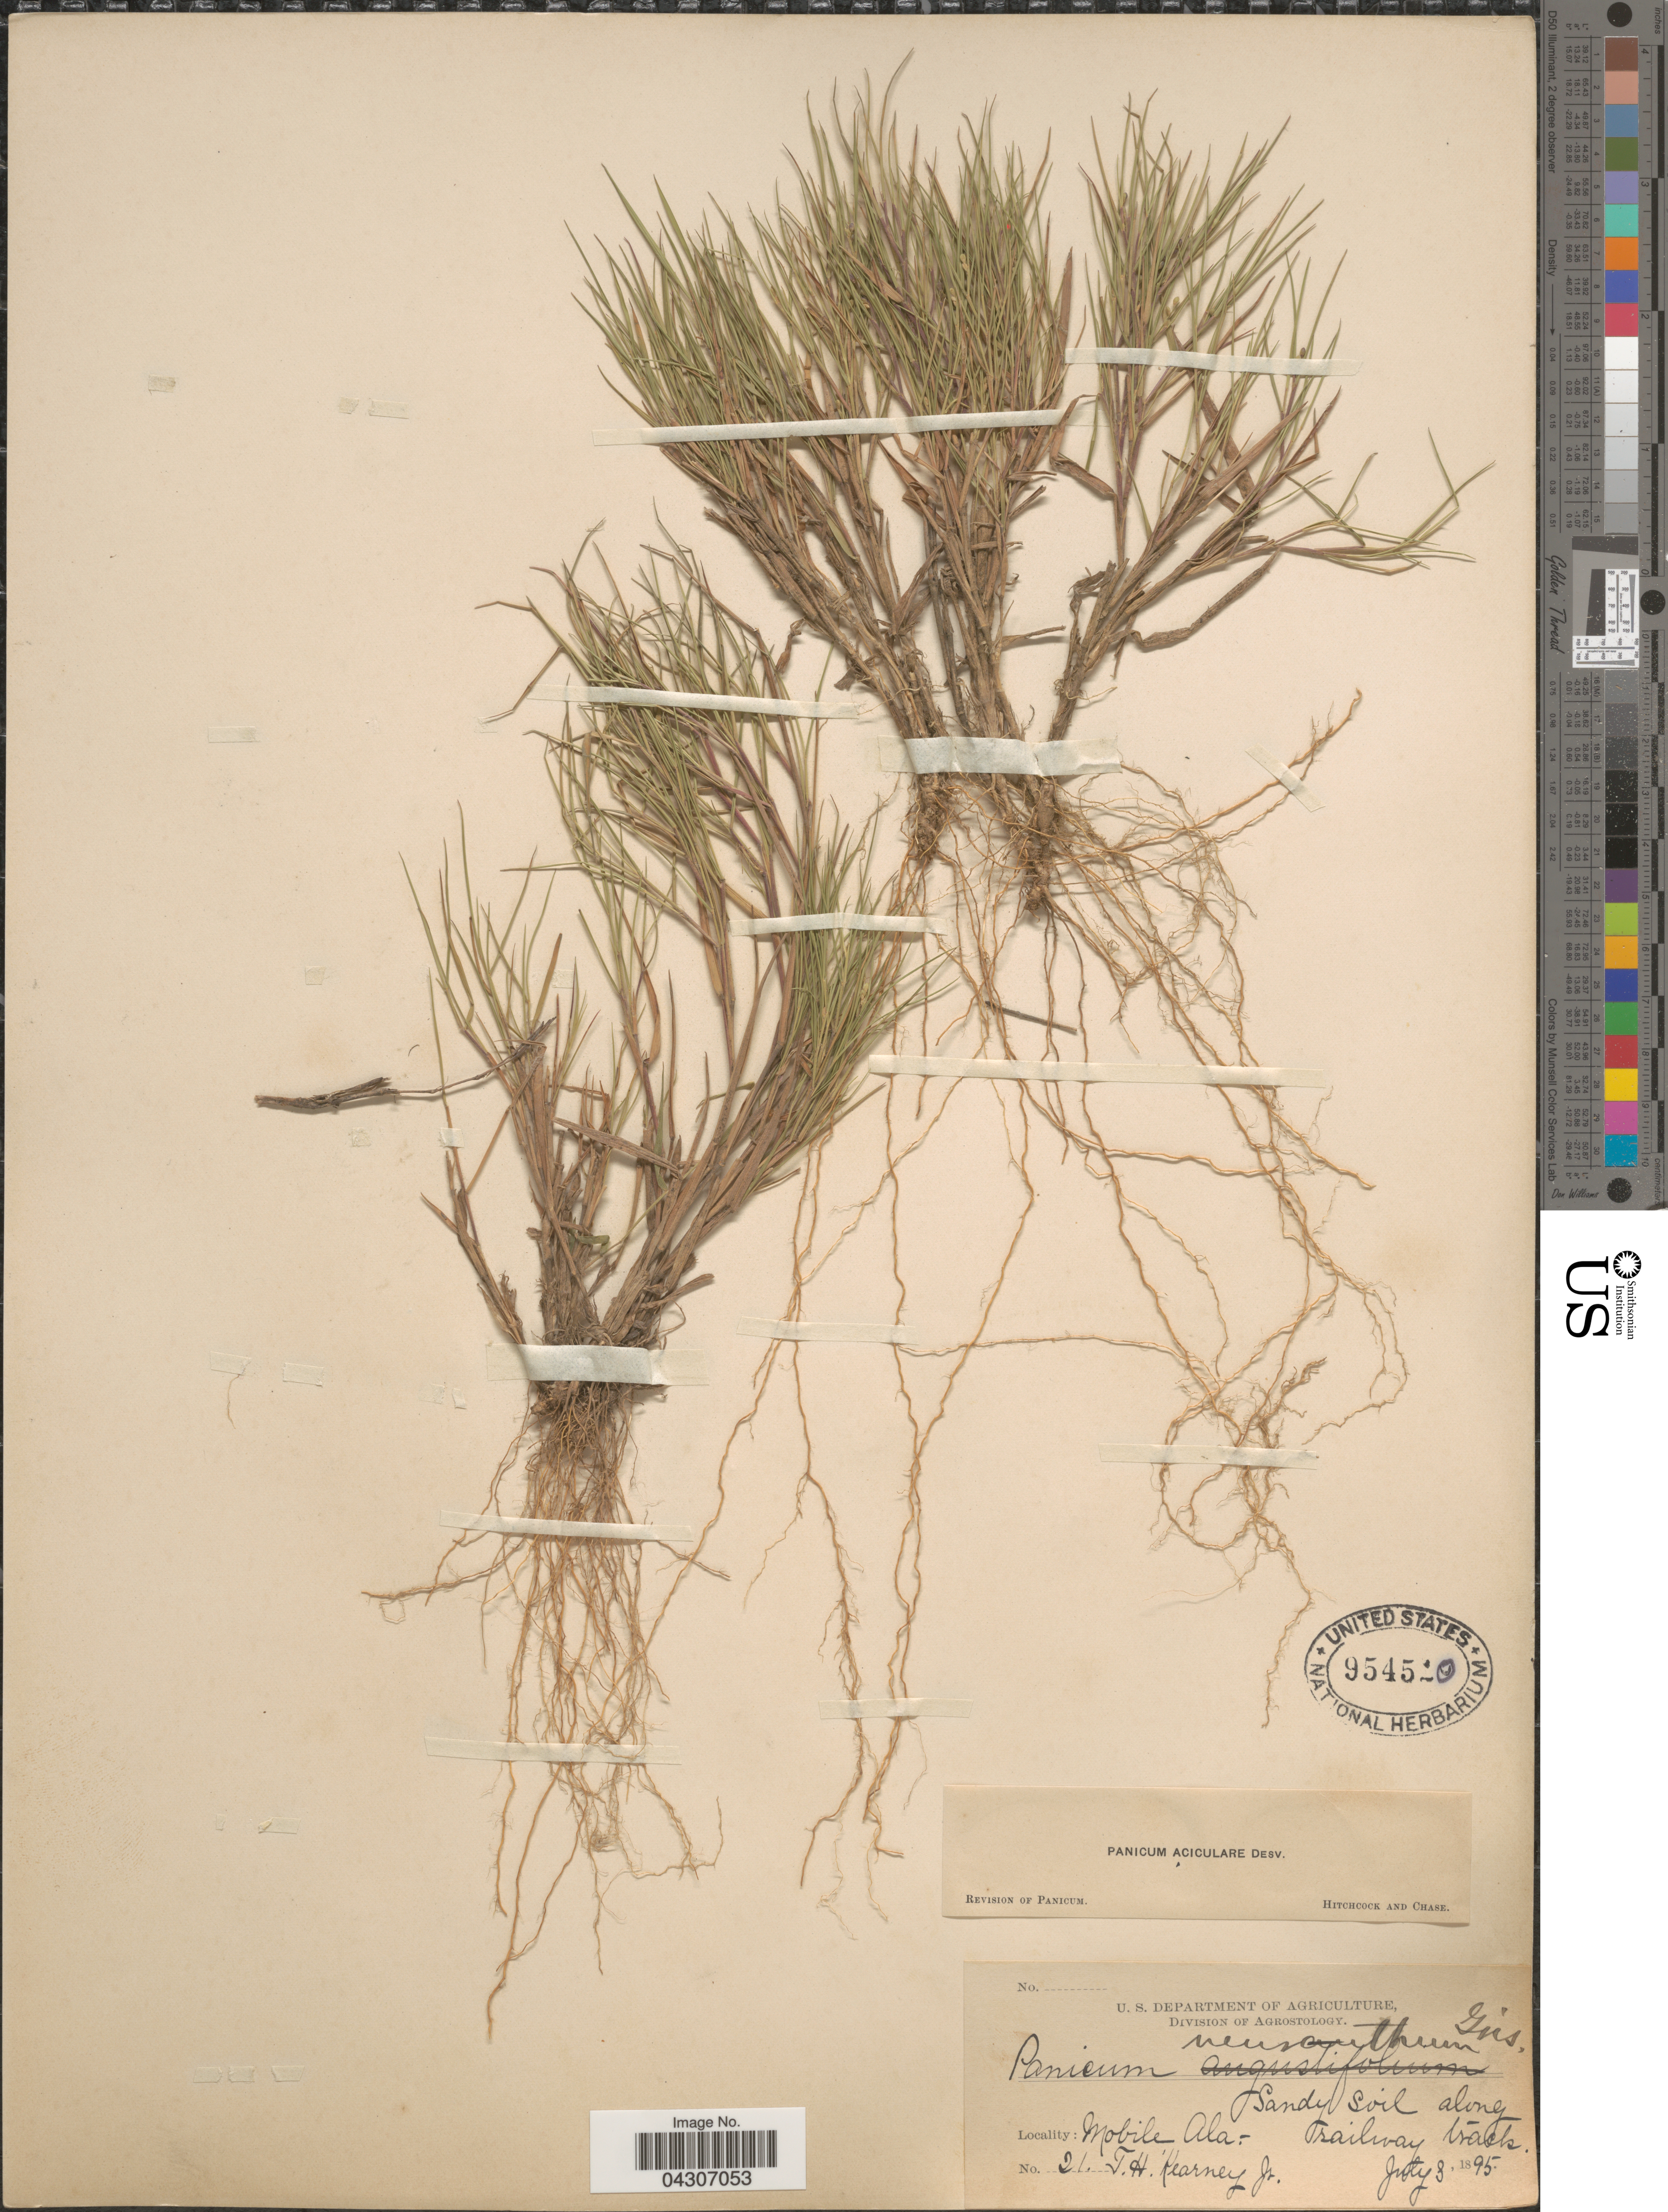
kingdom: Plantae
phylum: Tracheophyta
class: Liliopsida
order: Poales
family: Poaceae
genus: Dichanthelium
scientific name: Dichanthelium aciculare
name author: (Desv. ex Poir.) Gould & C.A. Clark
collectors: T. H. Kearney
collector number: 21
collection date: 1895-07-03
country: United States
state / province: Alabama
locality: Sandy Soil along railway tracks. Mobile.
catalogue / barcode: US 954520